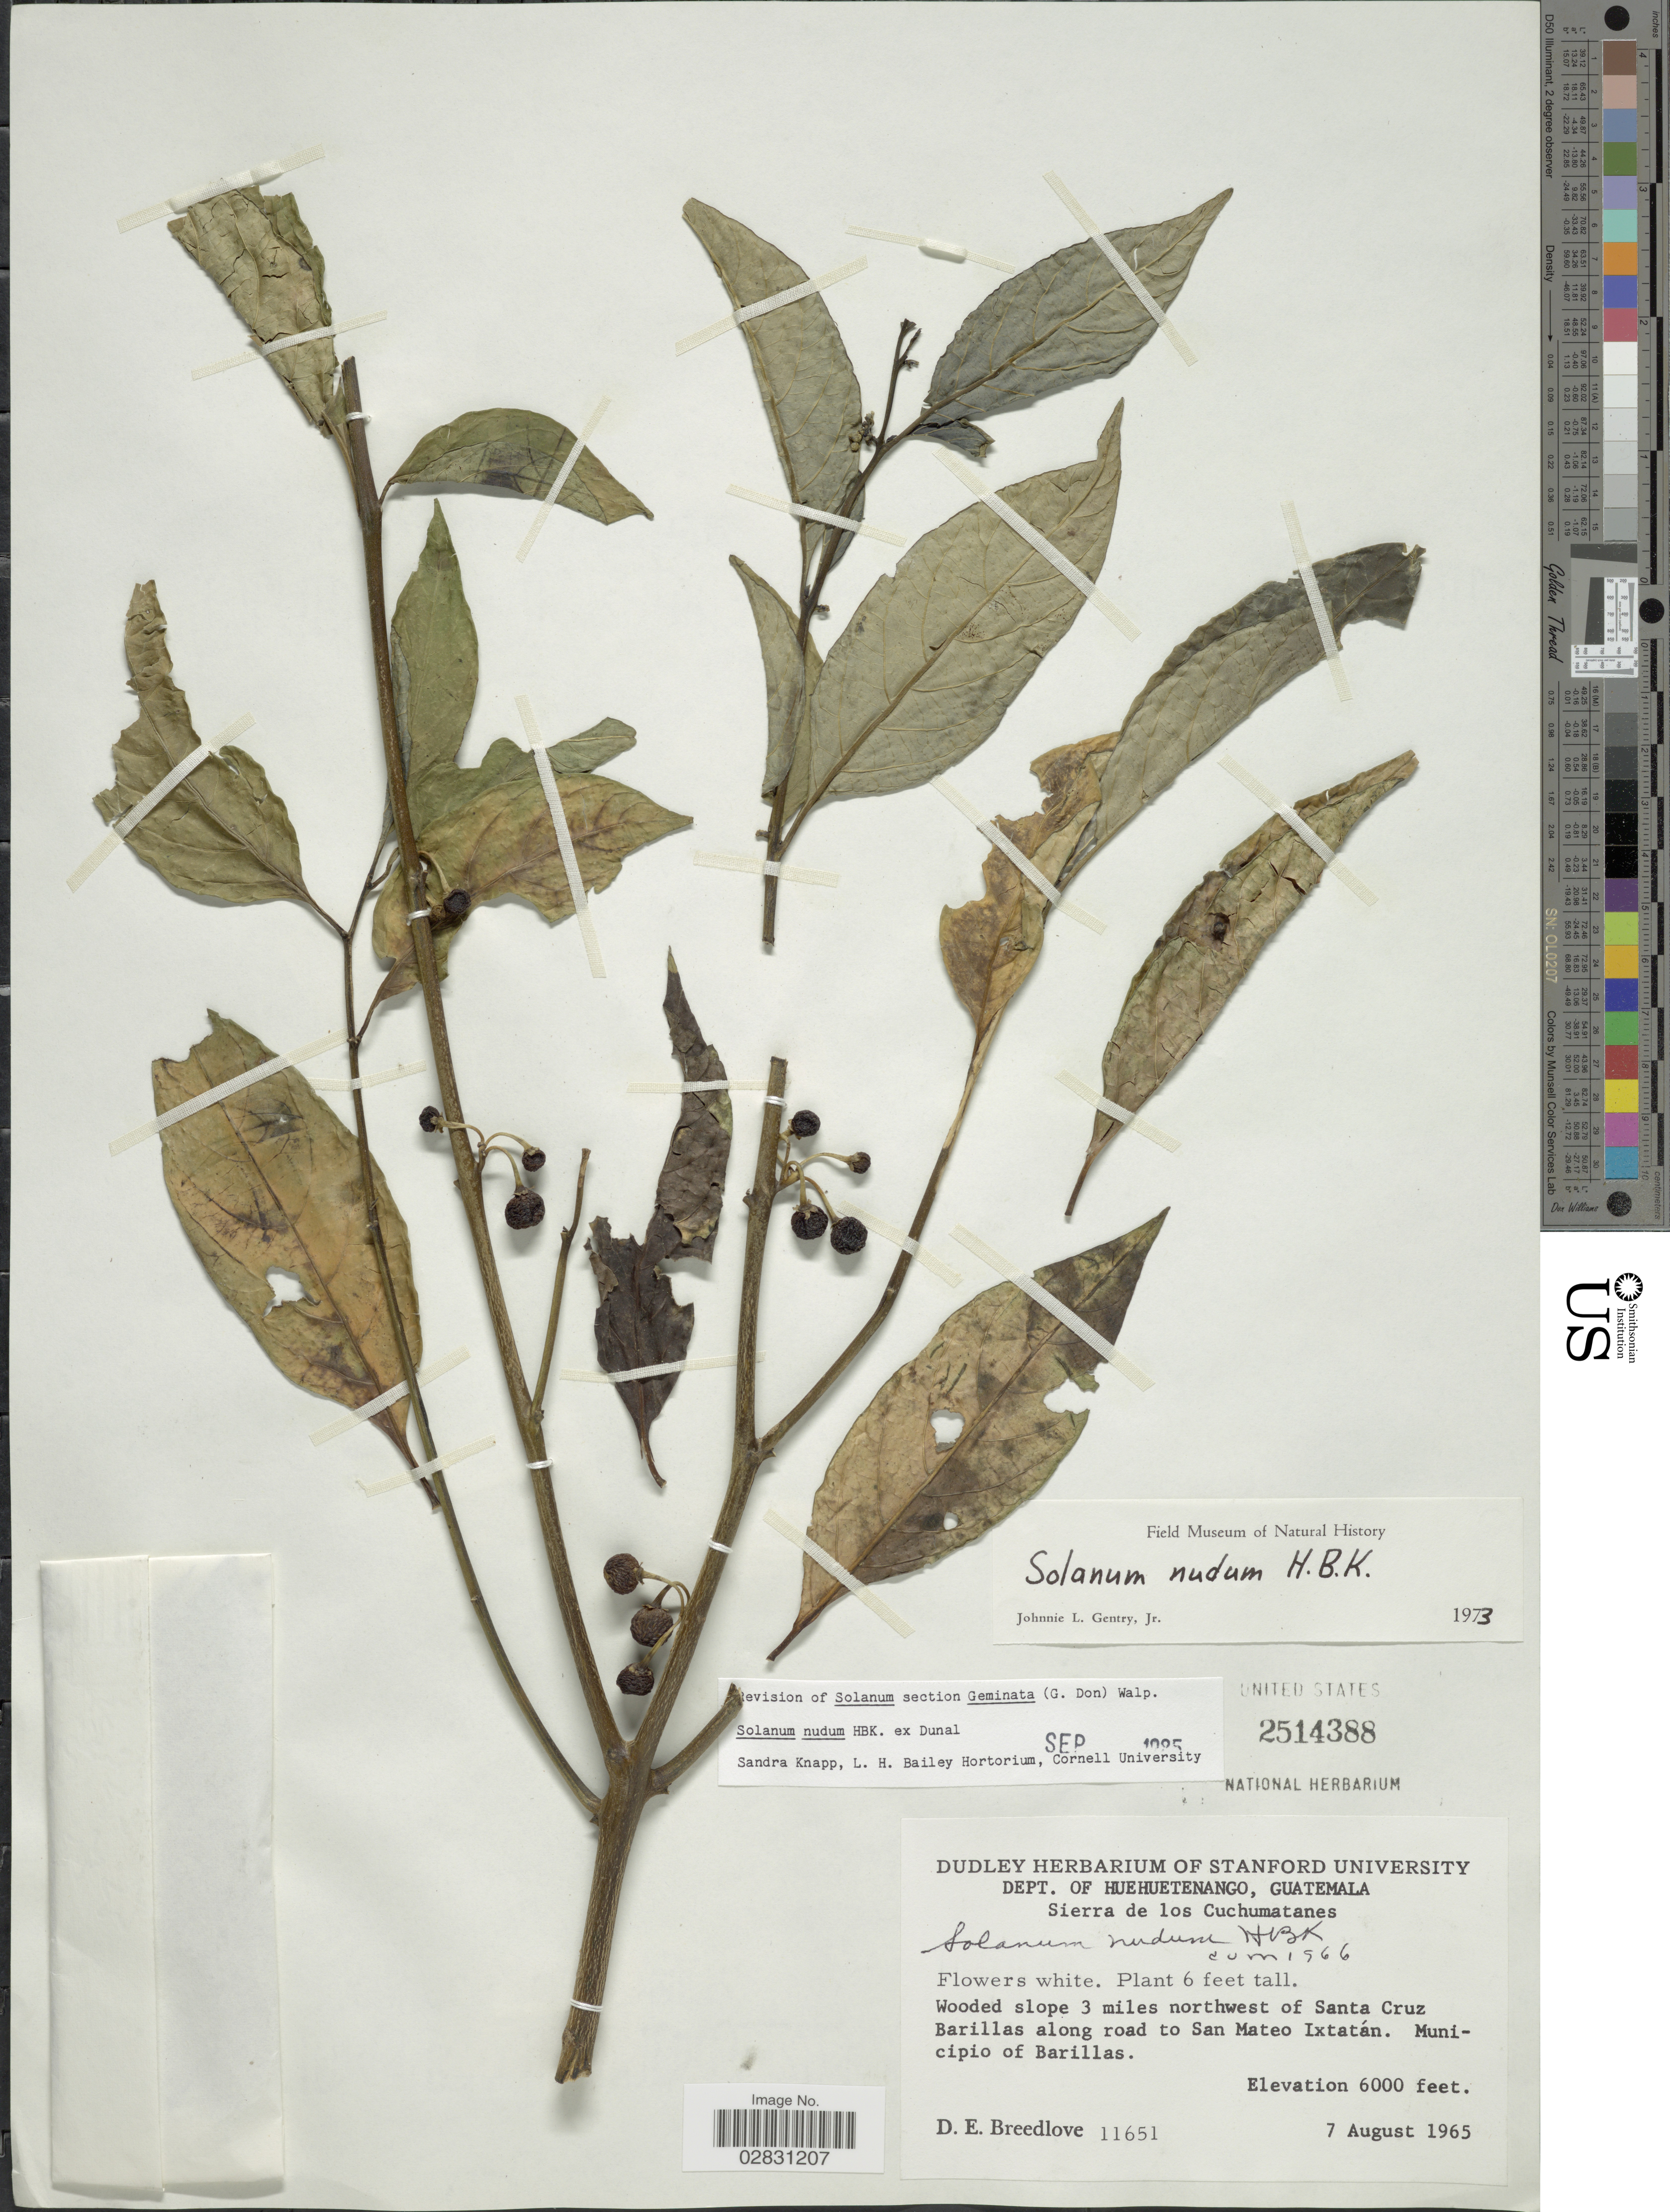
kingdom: Plantae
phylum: Tracheophyta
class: Magnoliopsida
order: Solanales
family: Solanaceae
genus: Solanum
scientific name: Solanum nudum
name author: Humb. & Bonpl. ex Dunal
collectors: D. E. Breedlove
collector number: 11651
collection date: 1965-08-07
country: Guatemala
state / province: Huehuetenango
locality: Dept. of Huehuetenango, Sierra de los Cuchumatanes, wooded slope 3 miles northwest of Santa Cruz Barillas along road to San Mateo Ixtatán, Municipio of Barillas.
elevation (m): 1829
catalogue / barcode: US 2514388